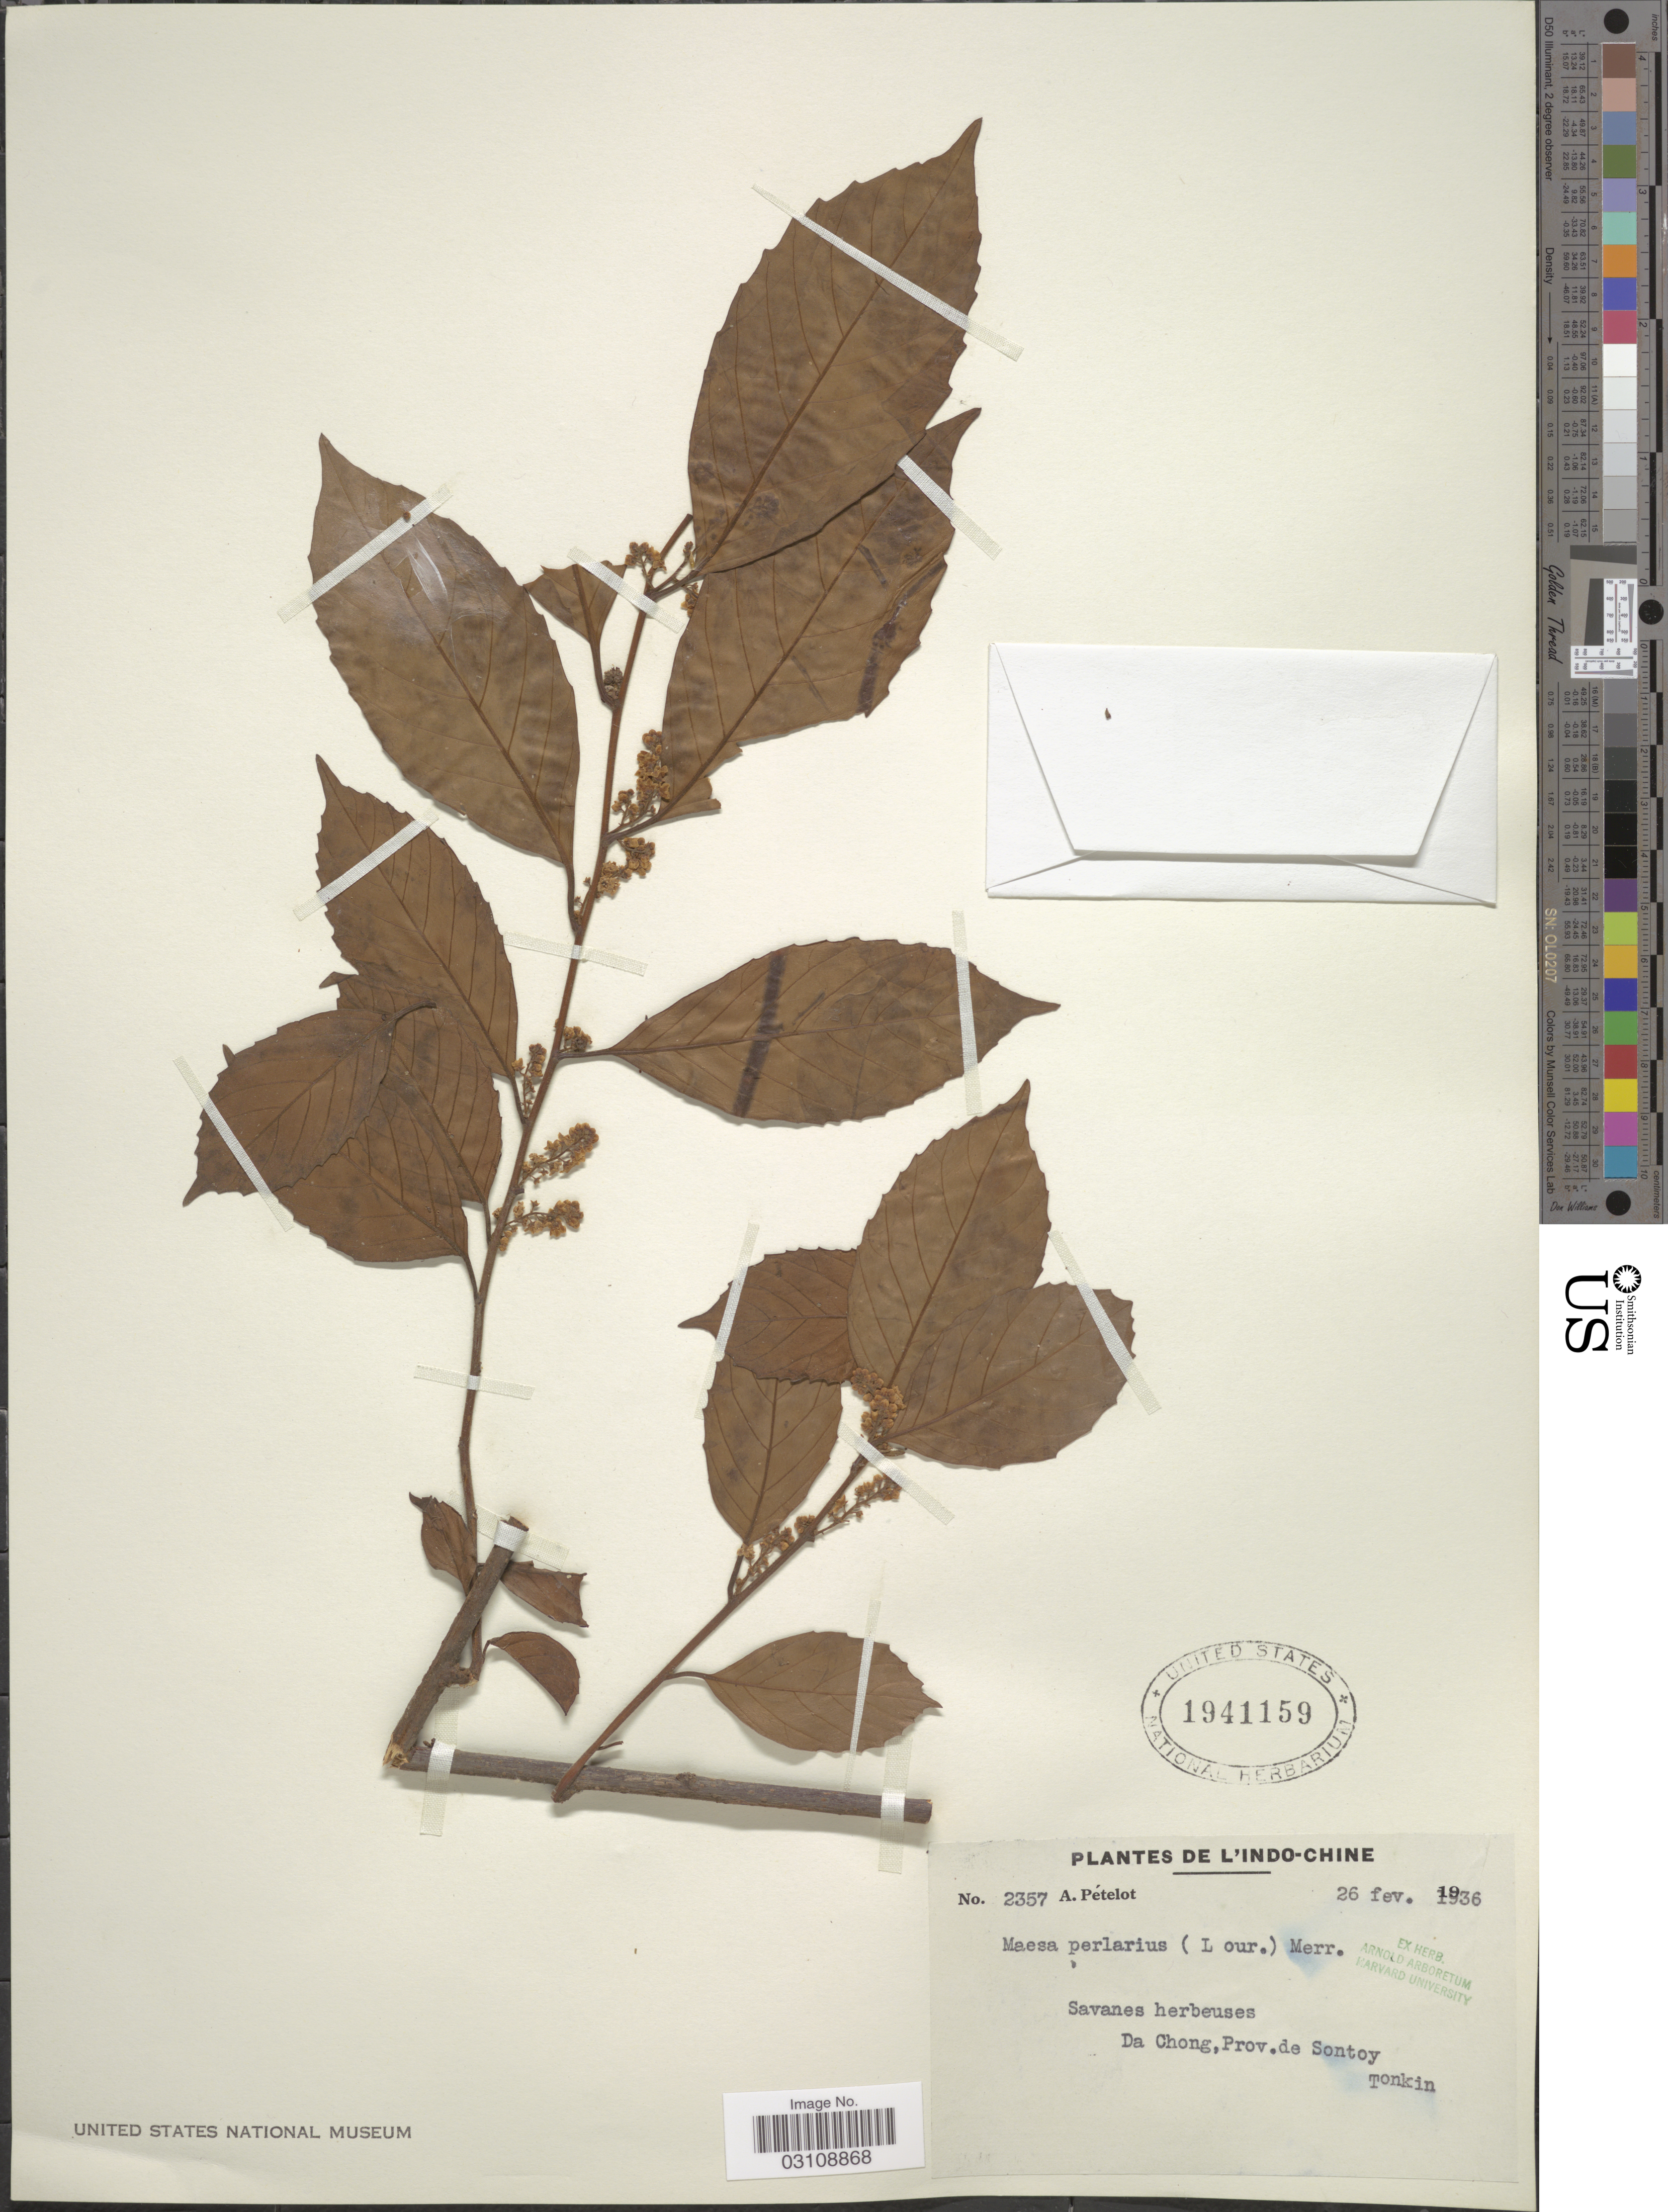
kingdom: Plantae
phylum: Tracheophyta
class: Magnoliopsida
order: Ericales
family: Primulaceae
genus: Maesa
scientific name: Maesa perlaria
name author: (Lour.) Merr.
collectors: A. Petelot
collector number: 2357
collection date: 1936-02-26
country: Vietnam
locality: L'Indo-Chine. Da Chong, Prov. de Sontoy. Tonkin.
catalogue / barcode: US 1941159